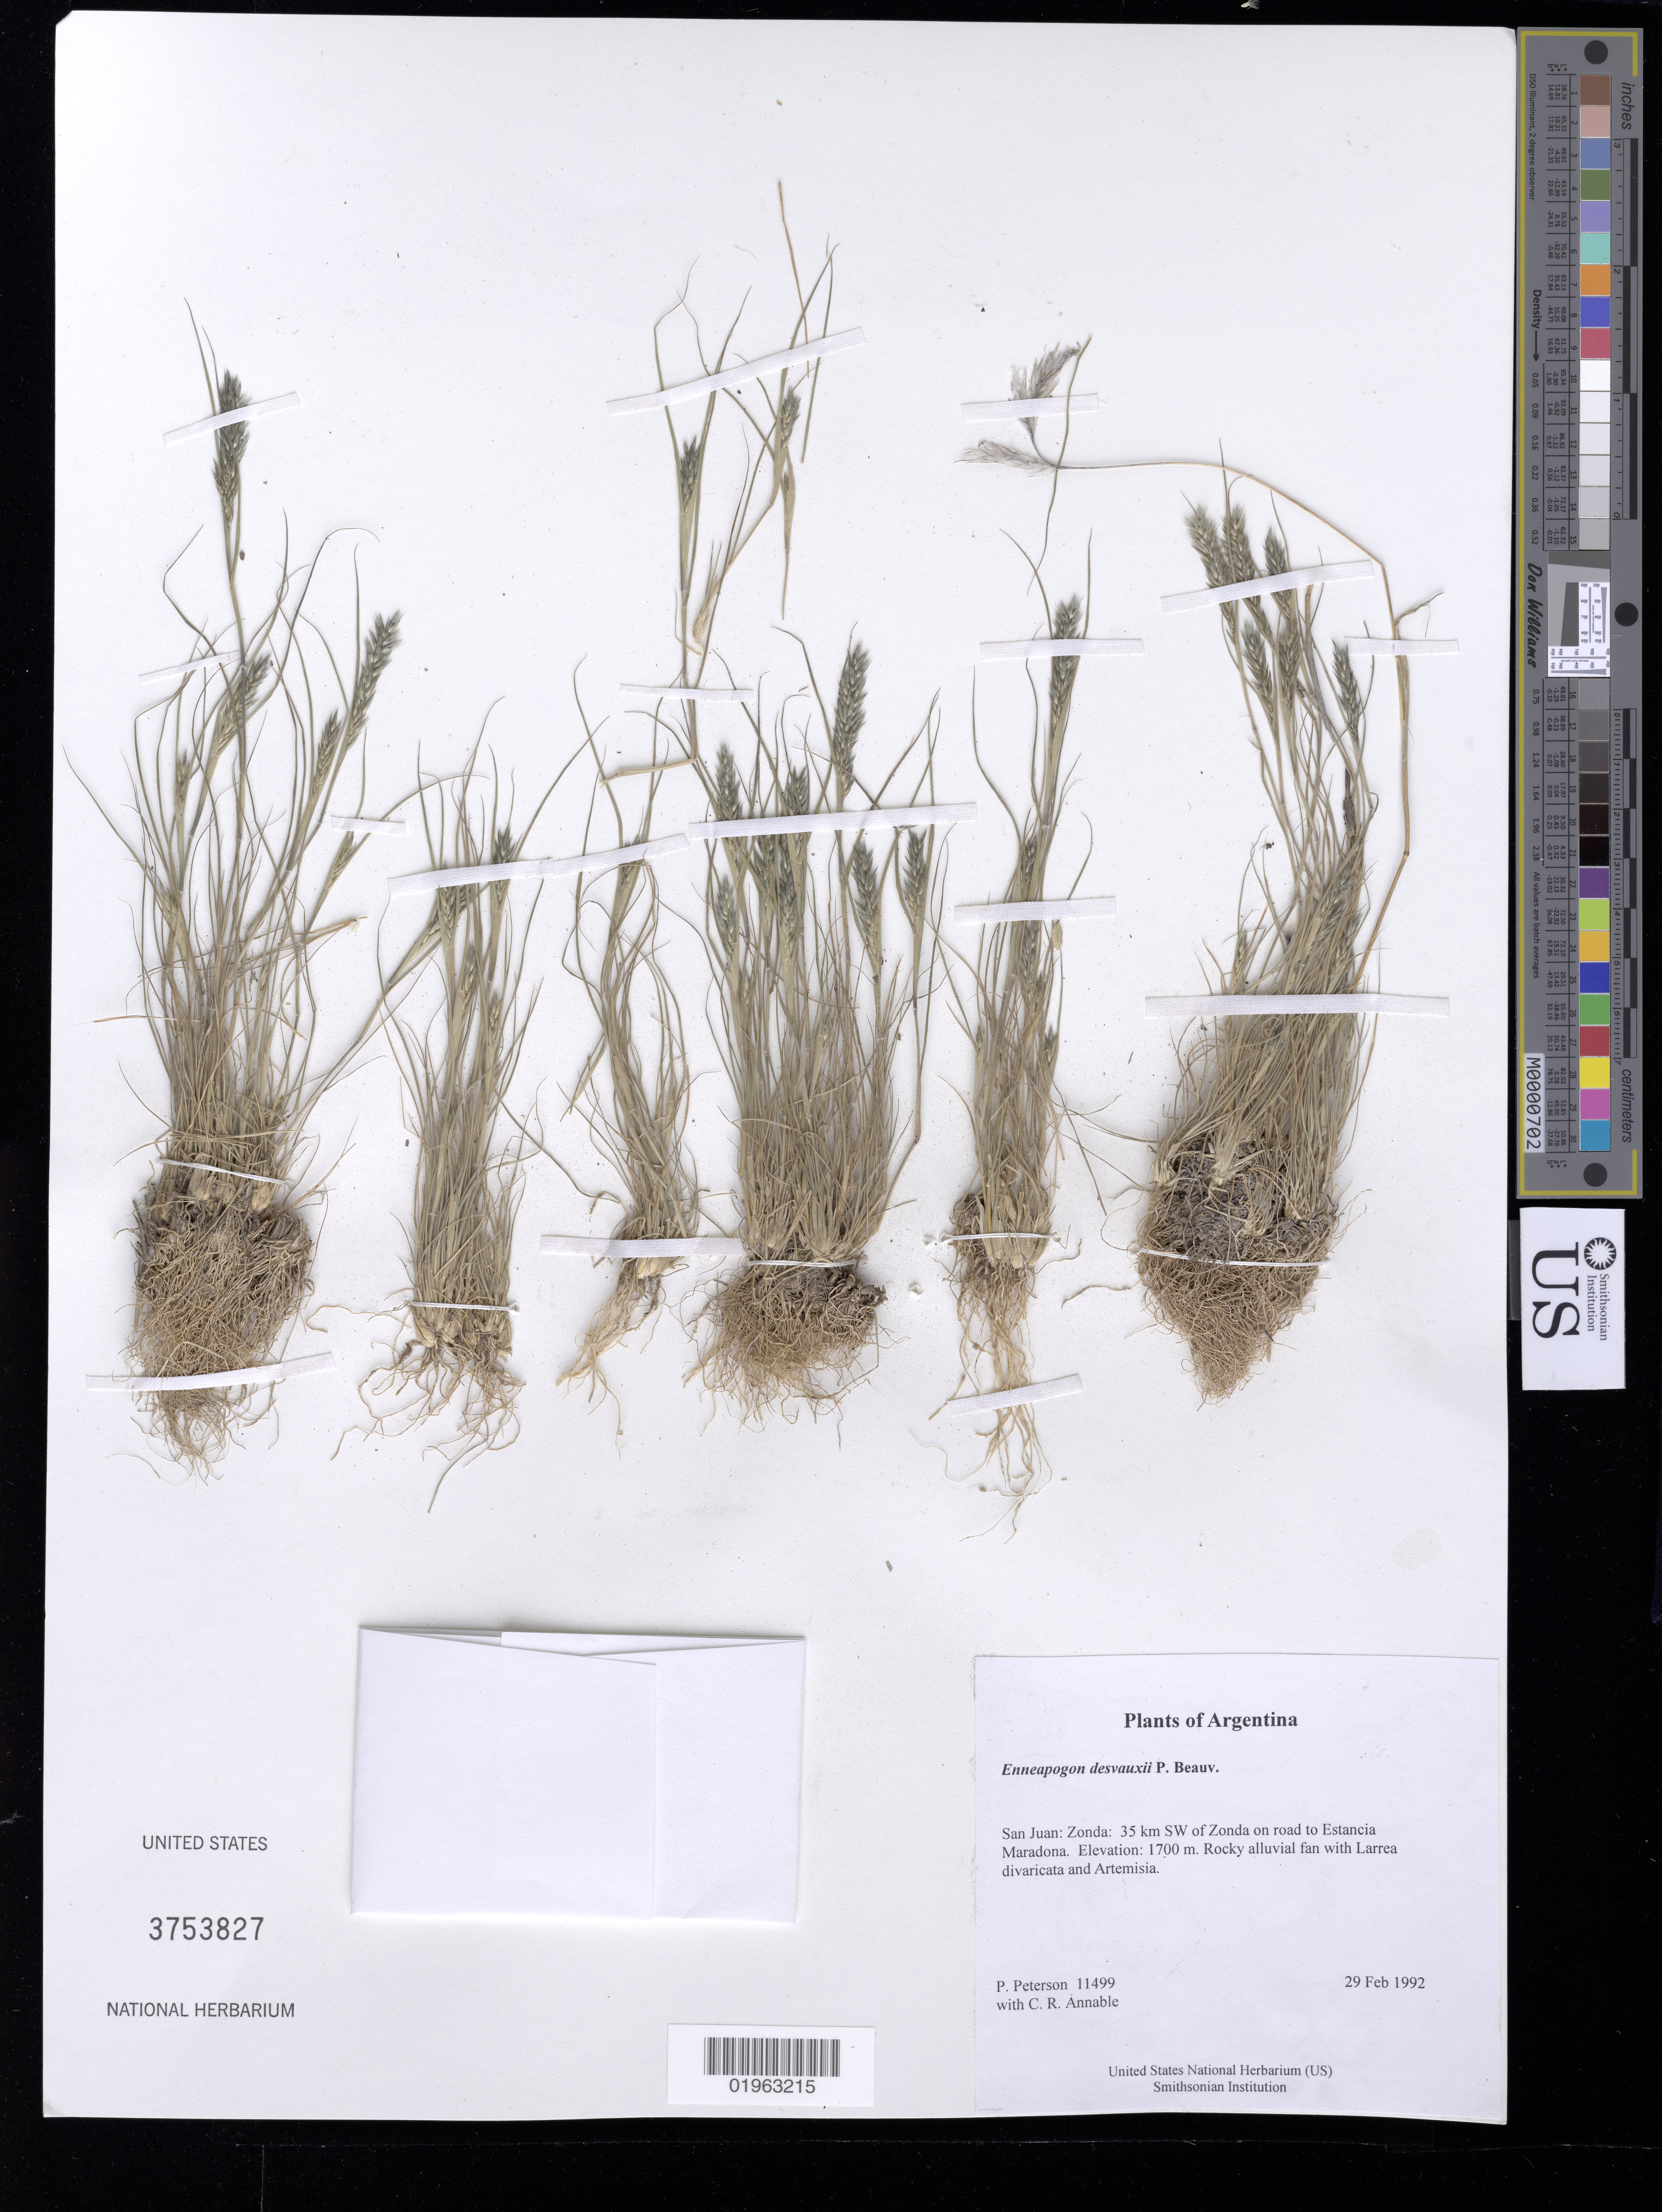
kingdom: Plantae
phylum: Tracheophyta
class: Liliopsida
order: Poales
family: Poaceae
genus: Enneapogon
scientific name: Enneapogon desvauxii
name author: P. Beauv.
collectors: P. M. Peterson & C. R. Annable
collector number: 11499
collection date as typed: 29 Feb 1992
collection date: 1992-02-29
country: Argentina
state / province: San Juan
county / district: Zonda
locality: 35 km SW of Zonda on road to Estancia Maradona.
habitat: Rocky alluvial fan with Larrea divaricata and Artemisia.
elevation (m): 1700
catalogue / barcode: US 3753827